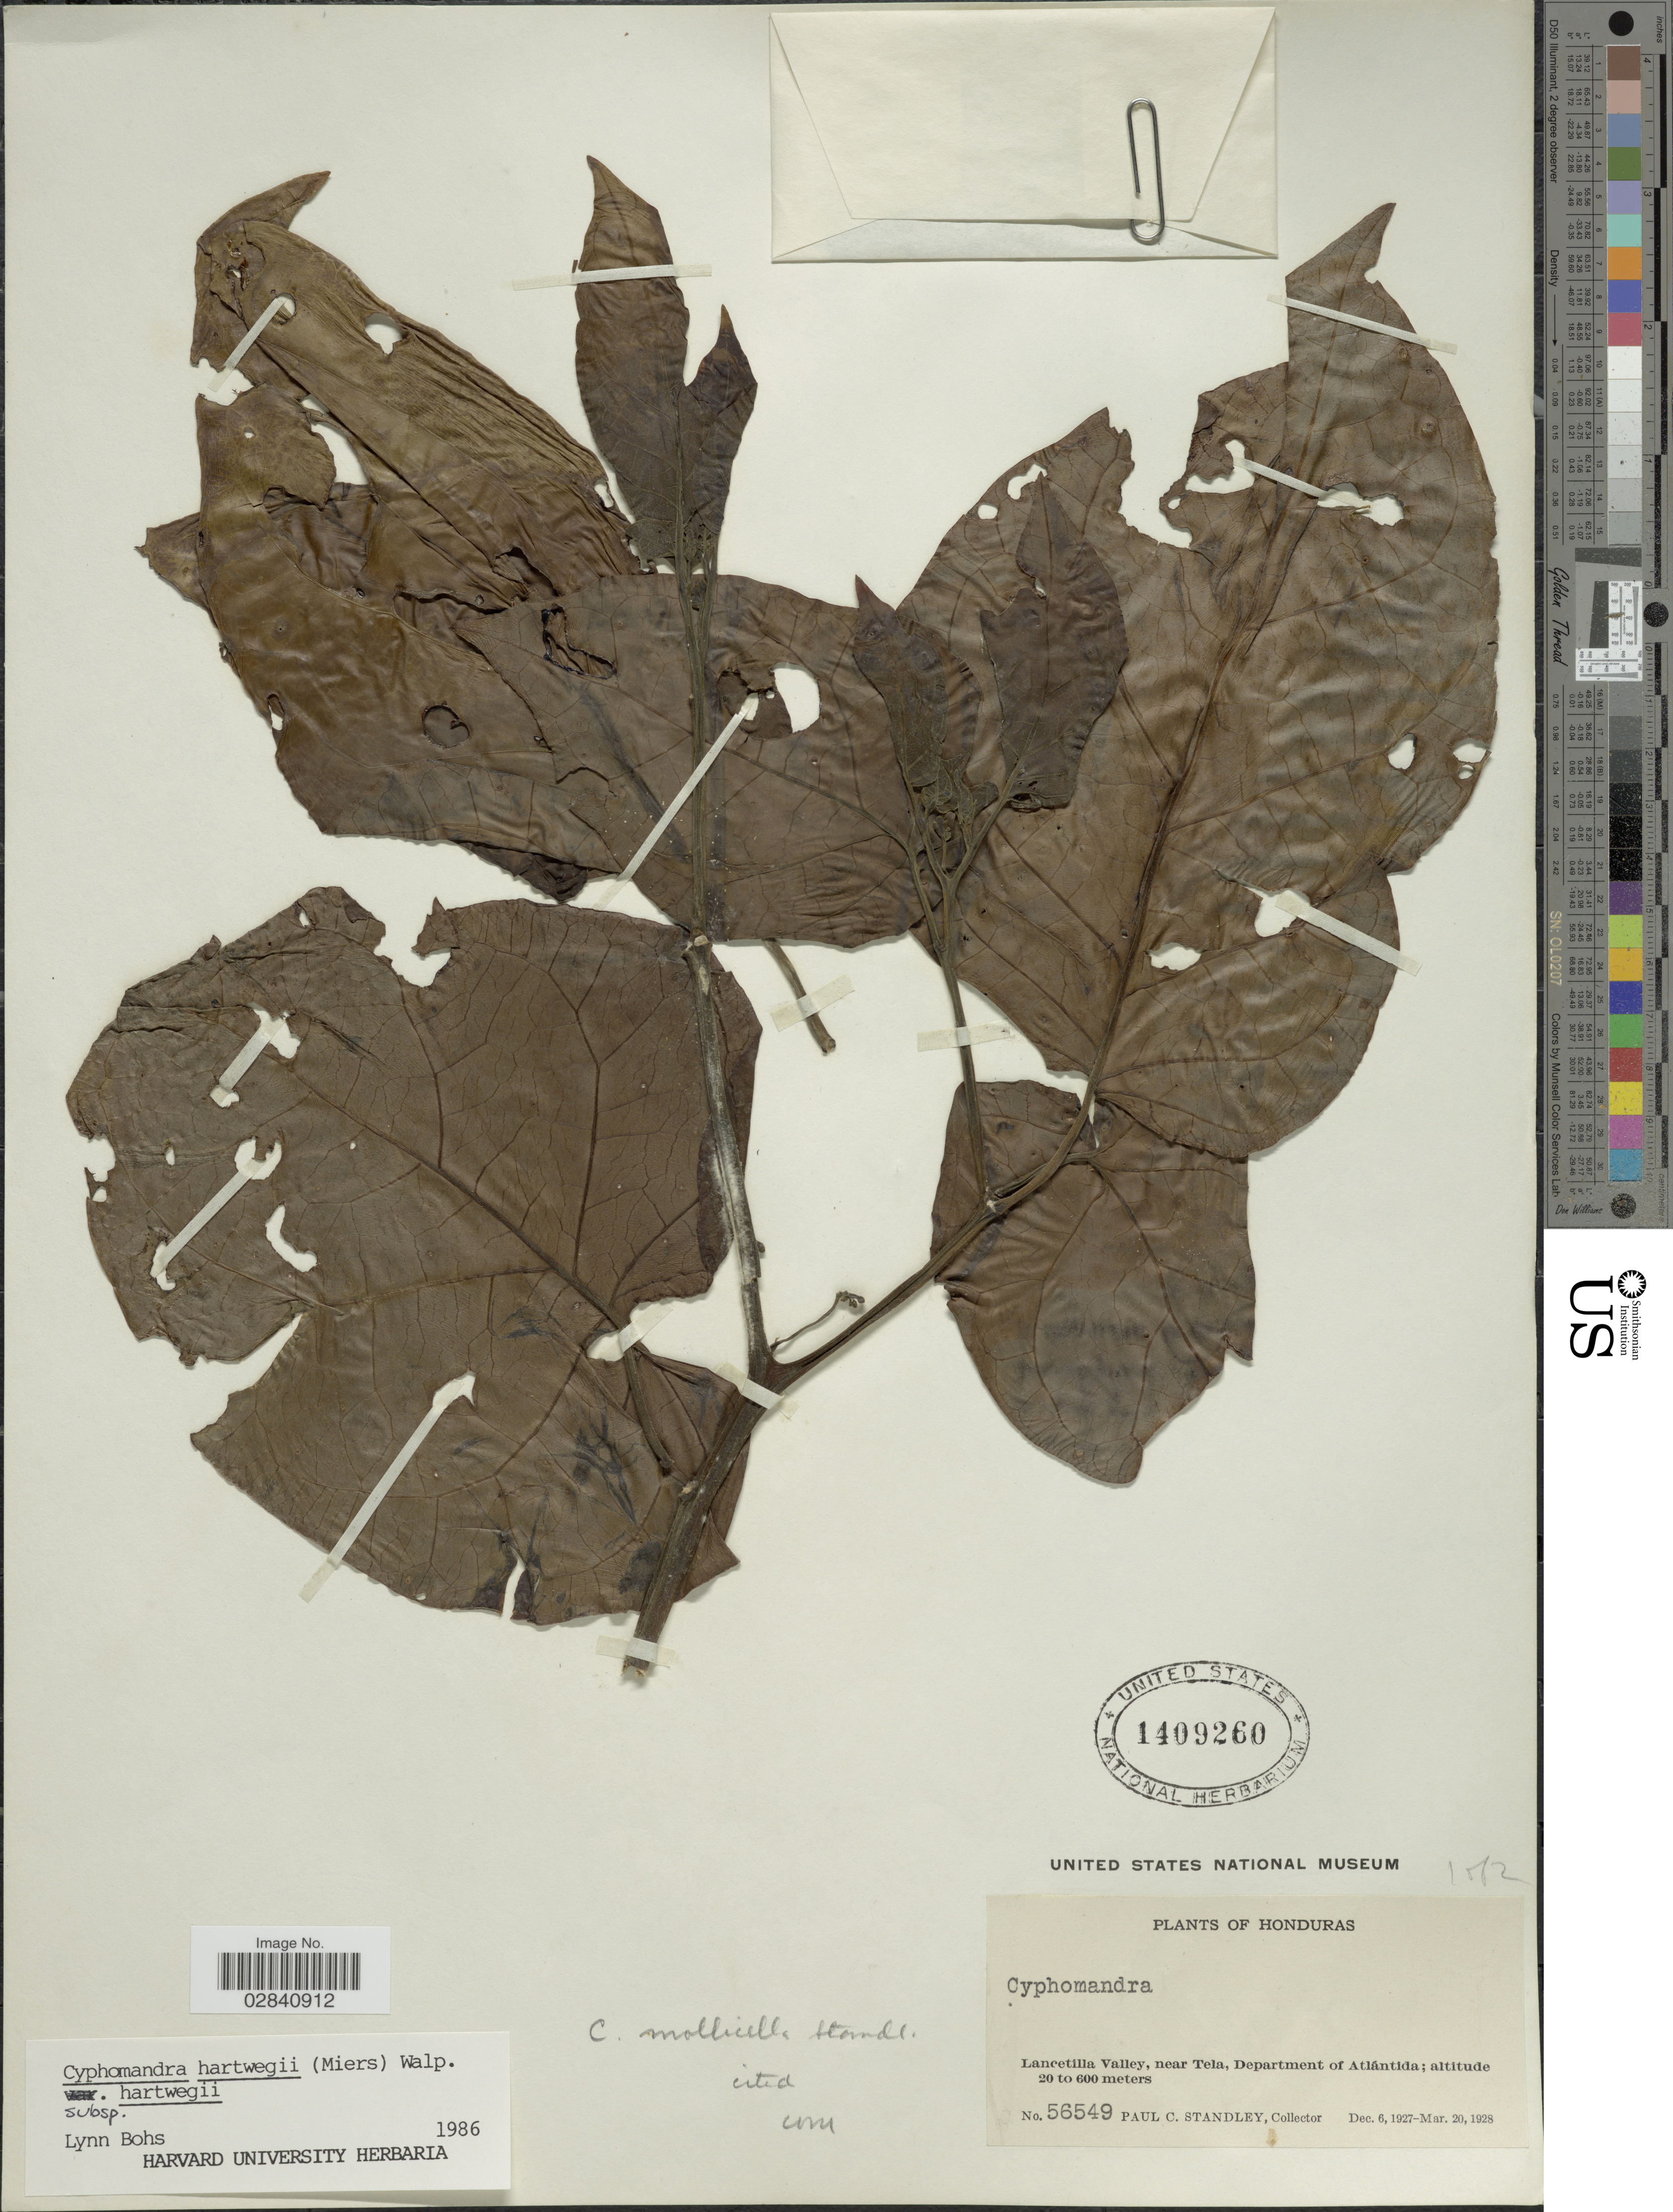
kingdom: Plantae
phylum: Tracheophyta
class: Magnoliopsida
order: Solanales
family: Solanaceae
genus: Cyphomandra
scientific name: Cyphomandra hartwegii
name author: (Miers) Sendtn. ex Walp.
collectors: P. C. Standley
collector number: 56549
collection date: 1927-12-06/1928-03-20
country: Honduras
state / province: Atlántida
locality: Lancetilla Valley, near Tela, Department of Atlántida.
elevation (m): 20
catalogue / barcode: US 1409260